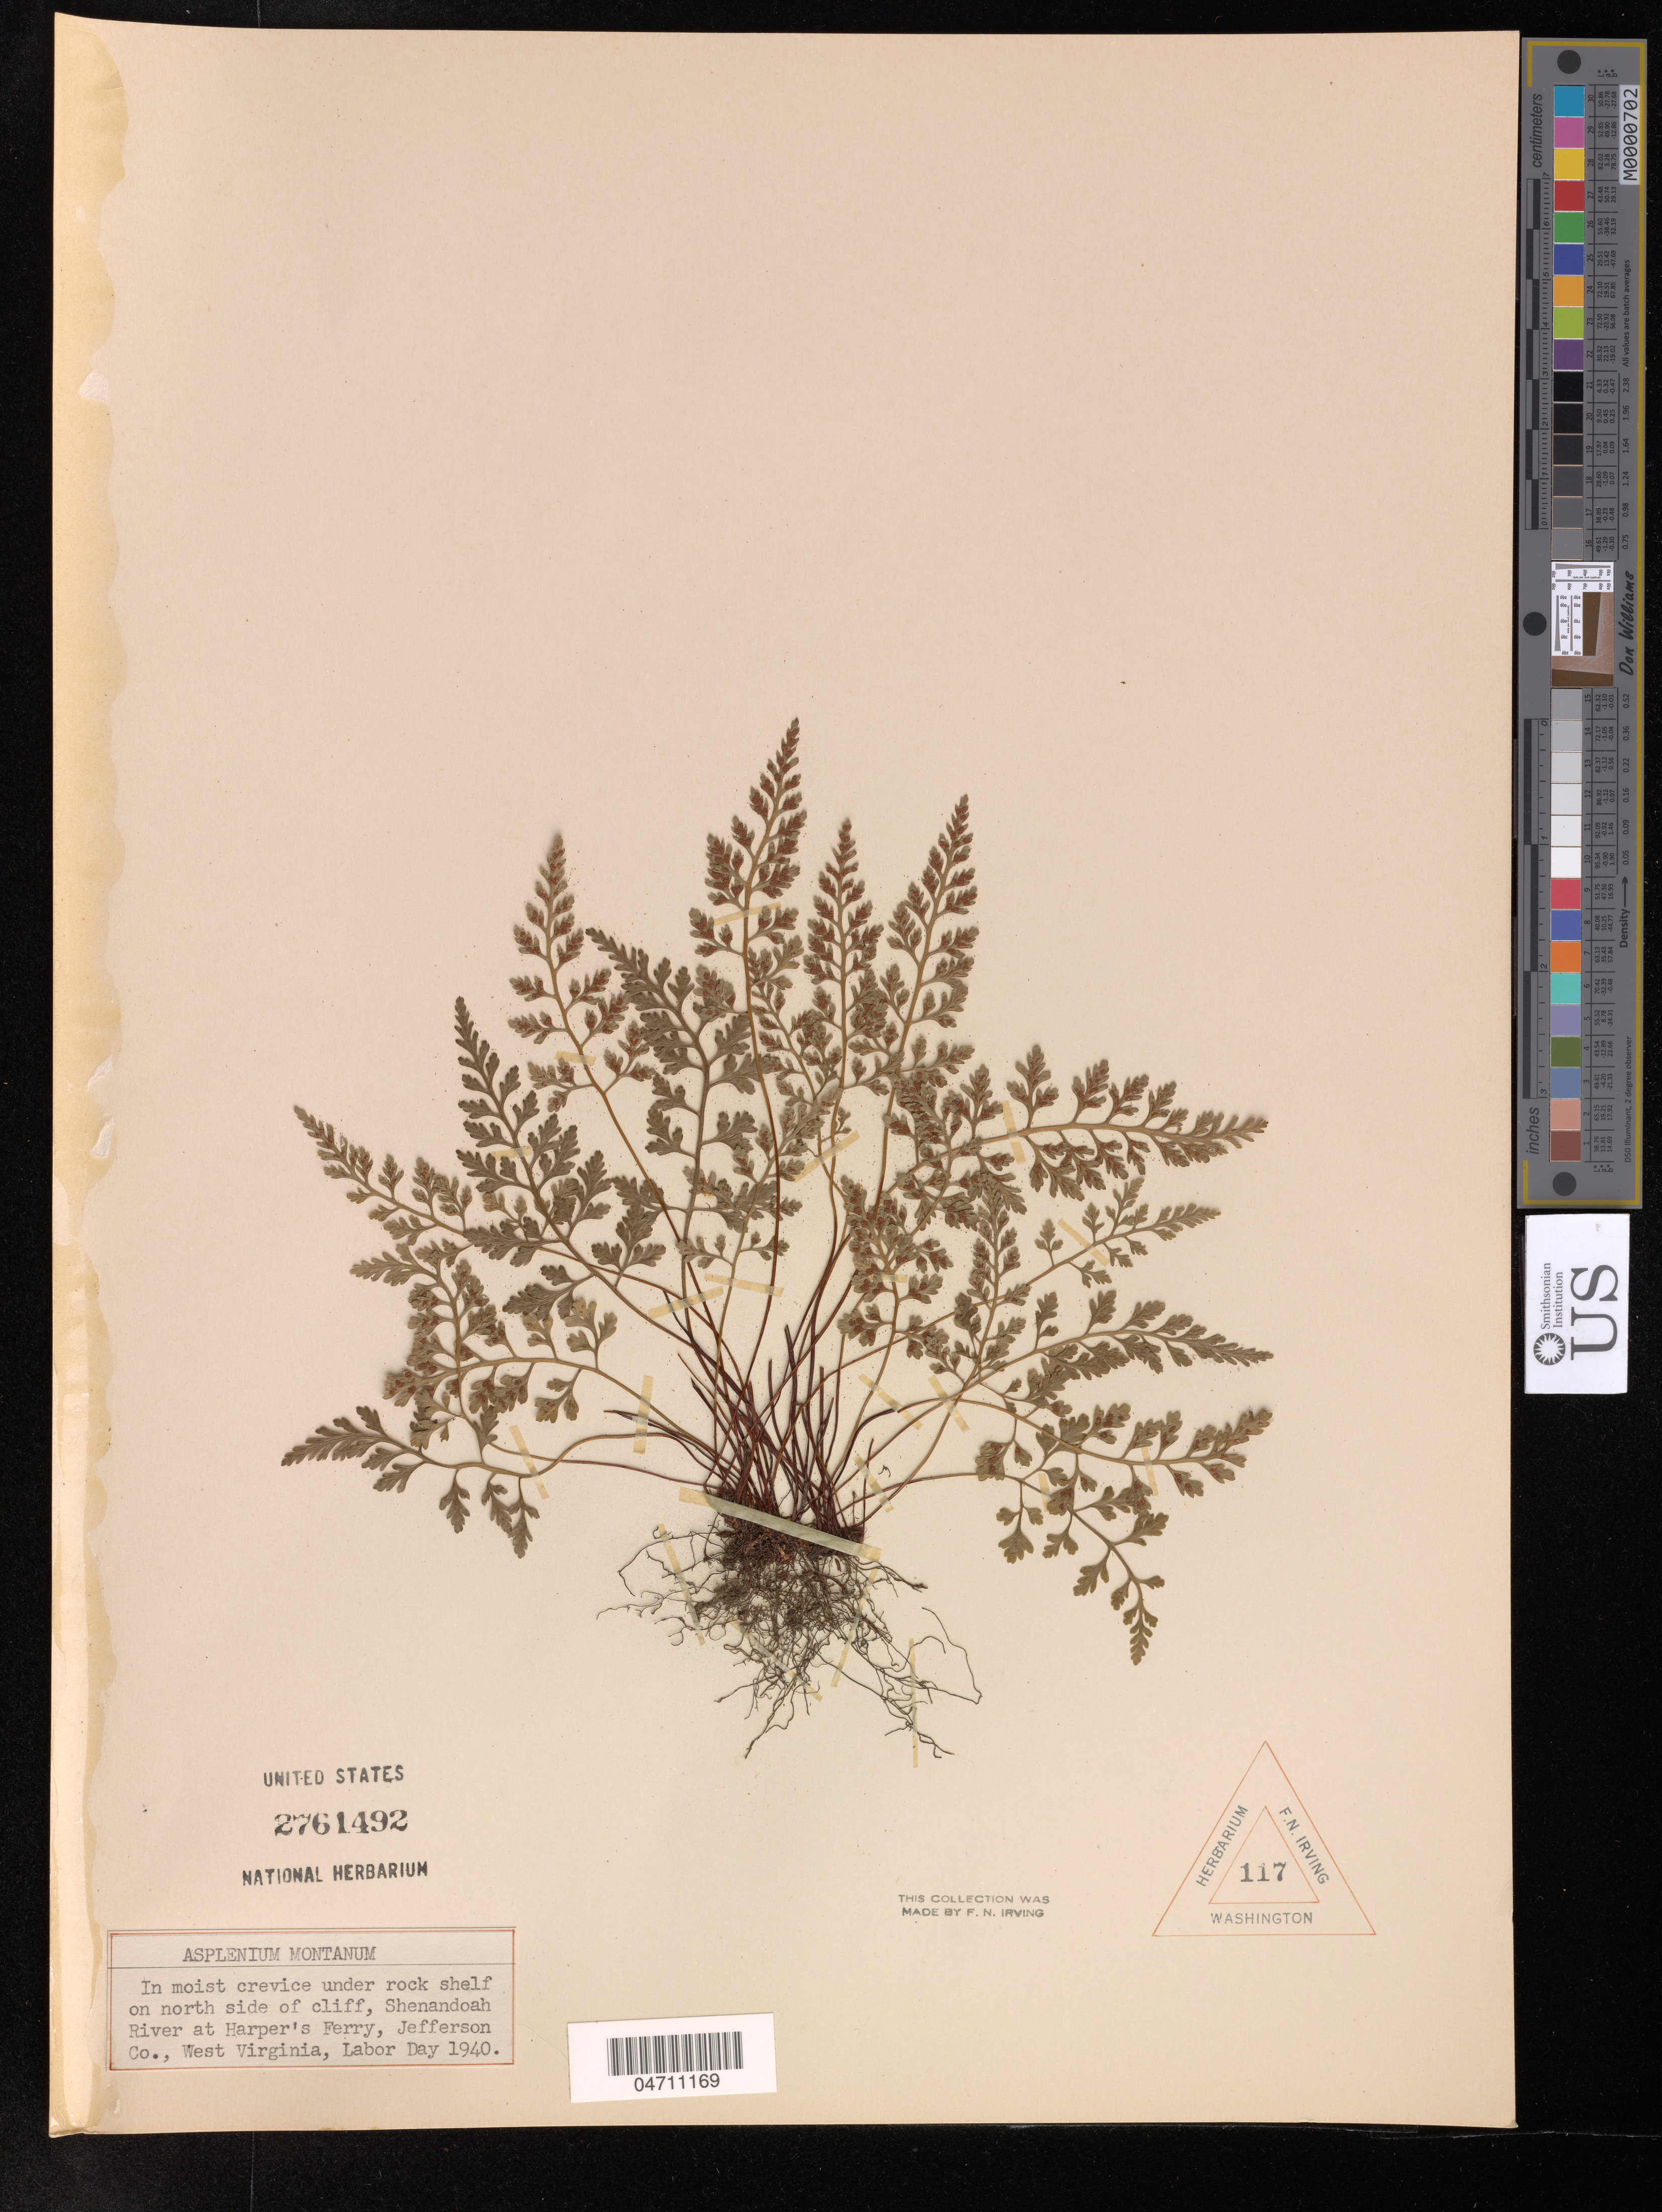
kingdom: Plantae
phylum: Tracheophyta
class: Polypodiopsida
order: Polypodiales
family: Aspleniaceae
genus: Asplenium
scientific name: Asplenium montanum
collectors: F. Irving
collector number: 117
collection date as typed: Labor Day 1940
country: United States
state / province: West Virginia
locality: In moist crevice under rock shelf on north side of cliff, Shenandoah River at Harper's Ferry, Jefferson Co.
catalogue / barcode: US 2761492